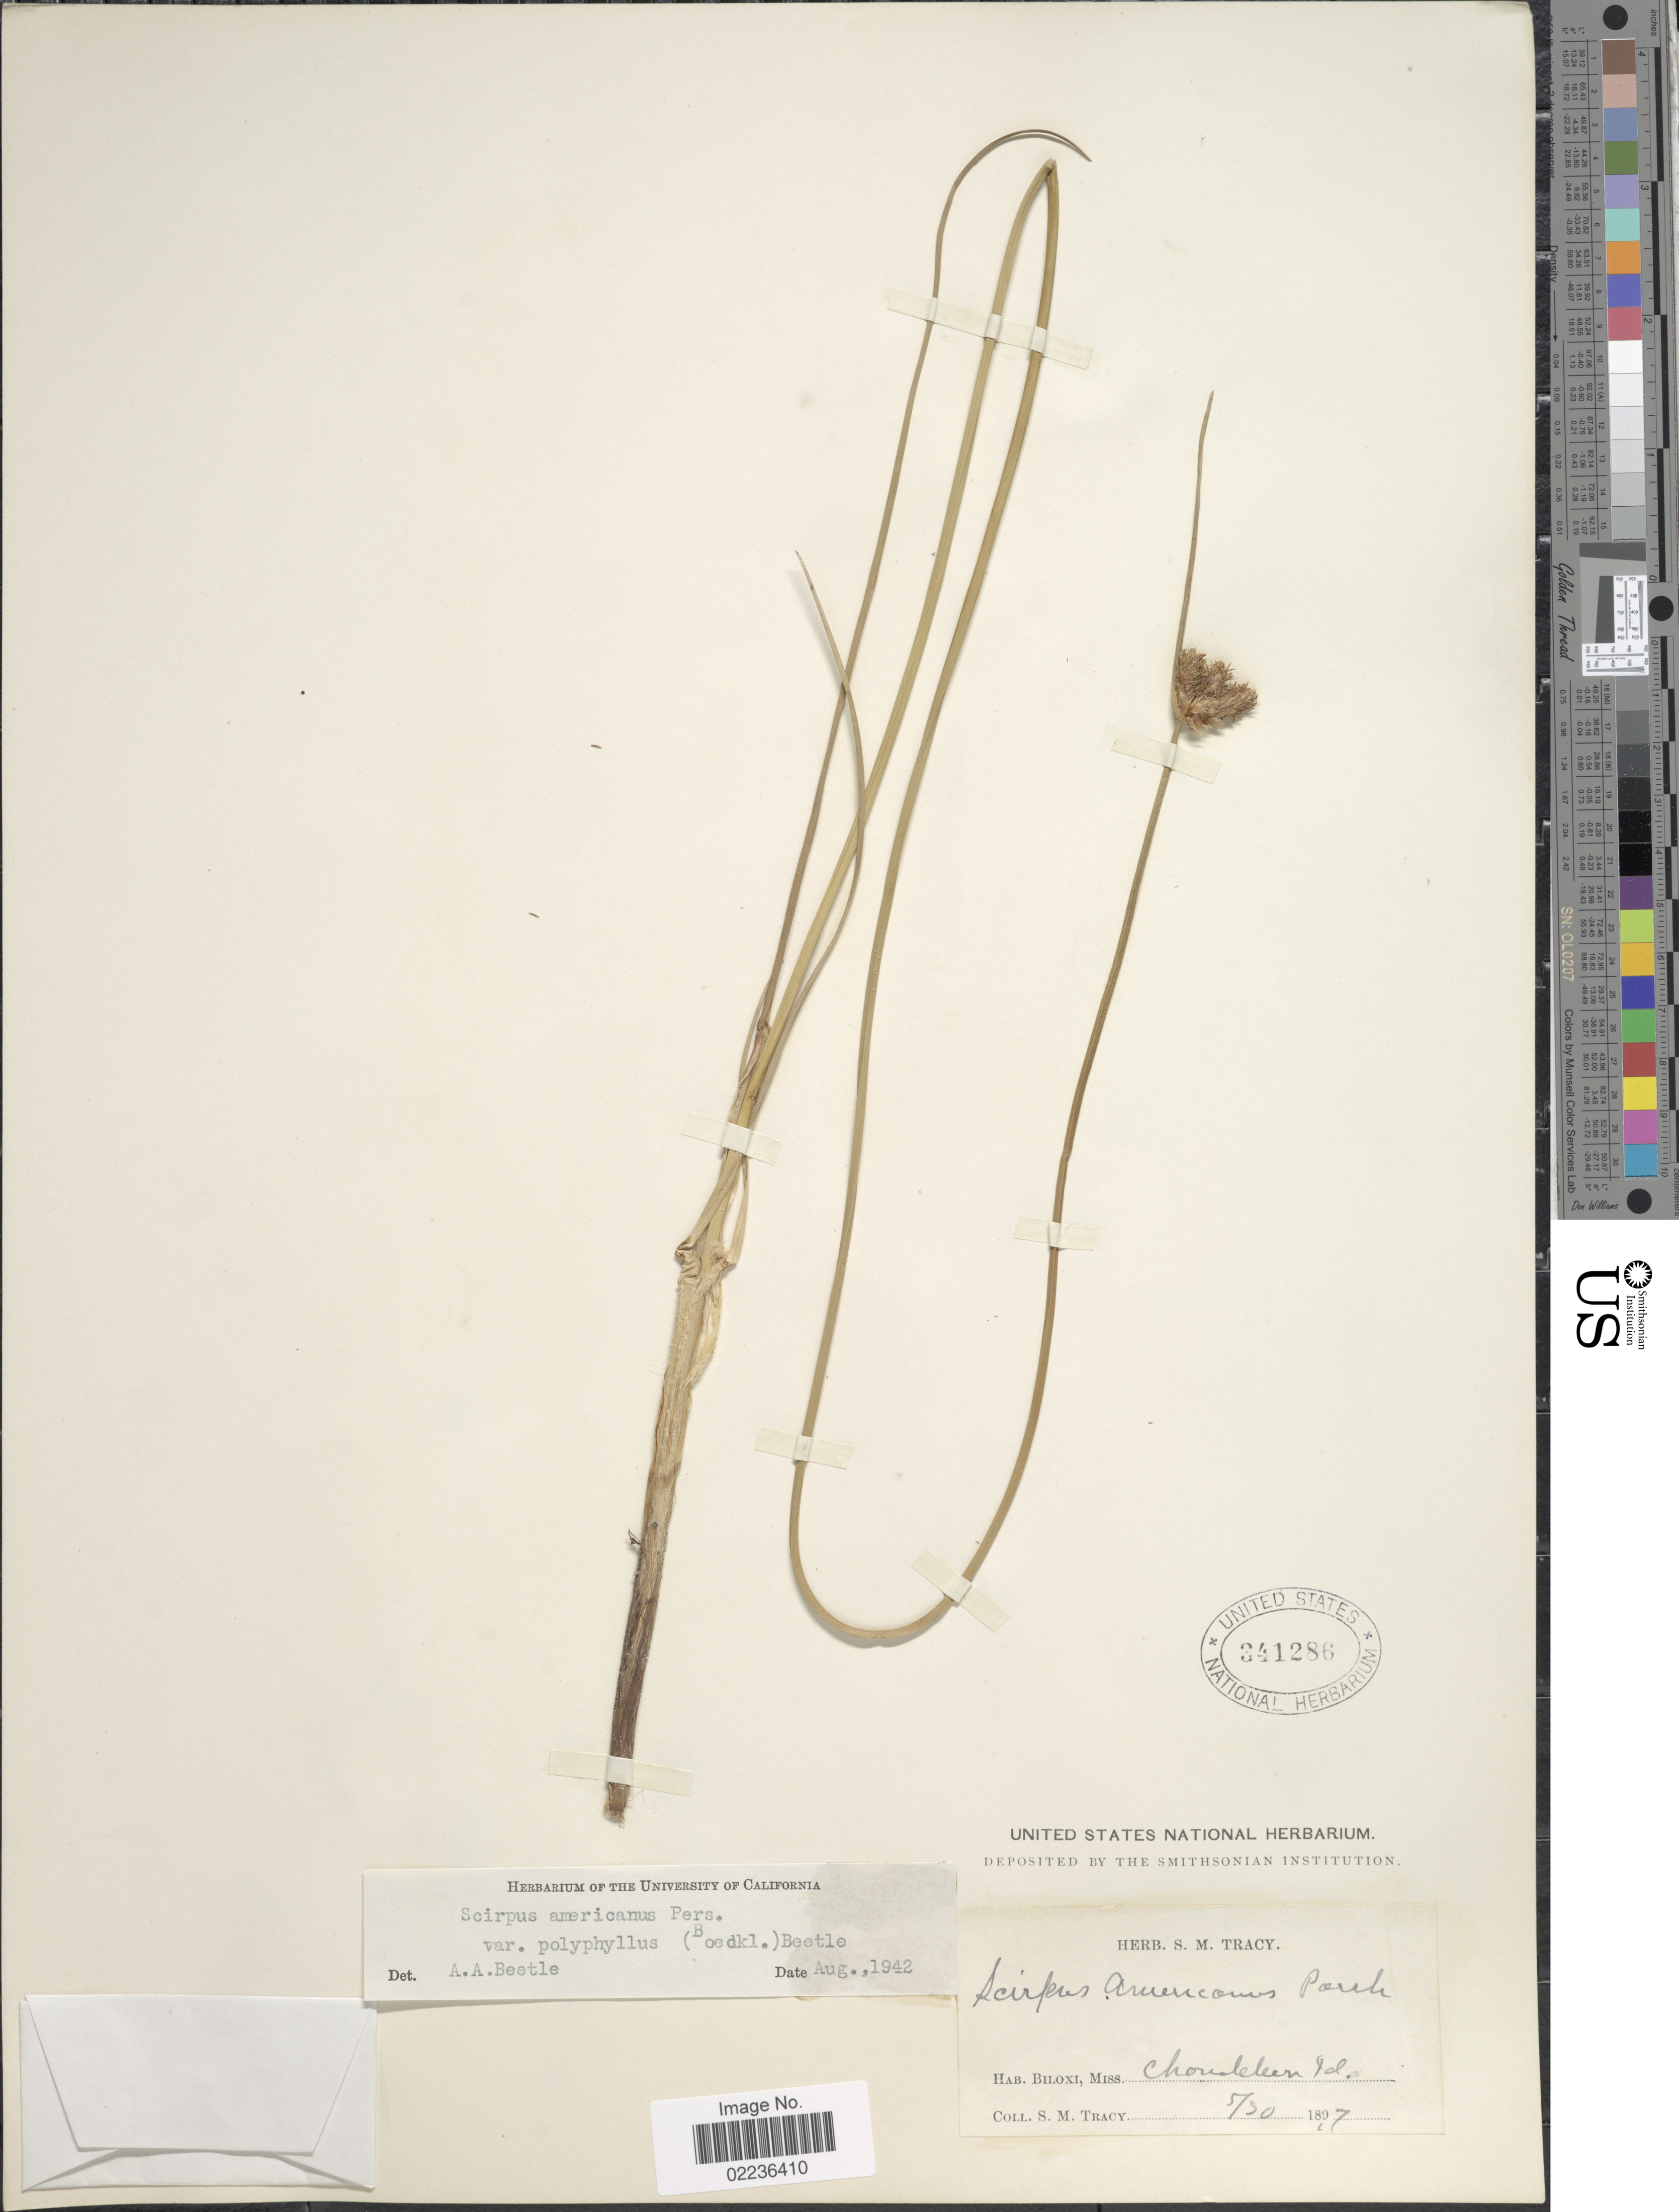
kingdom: Plantae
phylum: Tracheophyta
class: Liliopsida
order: Poales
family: Cyperaceae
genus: Schoenoplectus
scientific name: Schoenoplectus pungens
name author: (Vahl) Palla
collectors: S. M. Tracy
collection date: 1897-05-30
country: United States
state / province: Mississippi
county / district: Harrison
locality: Biloxi, Chandeluer Id.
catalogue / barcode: US 341286